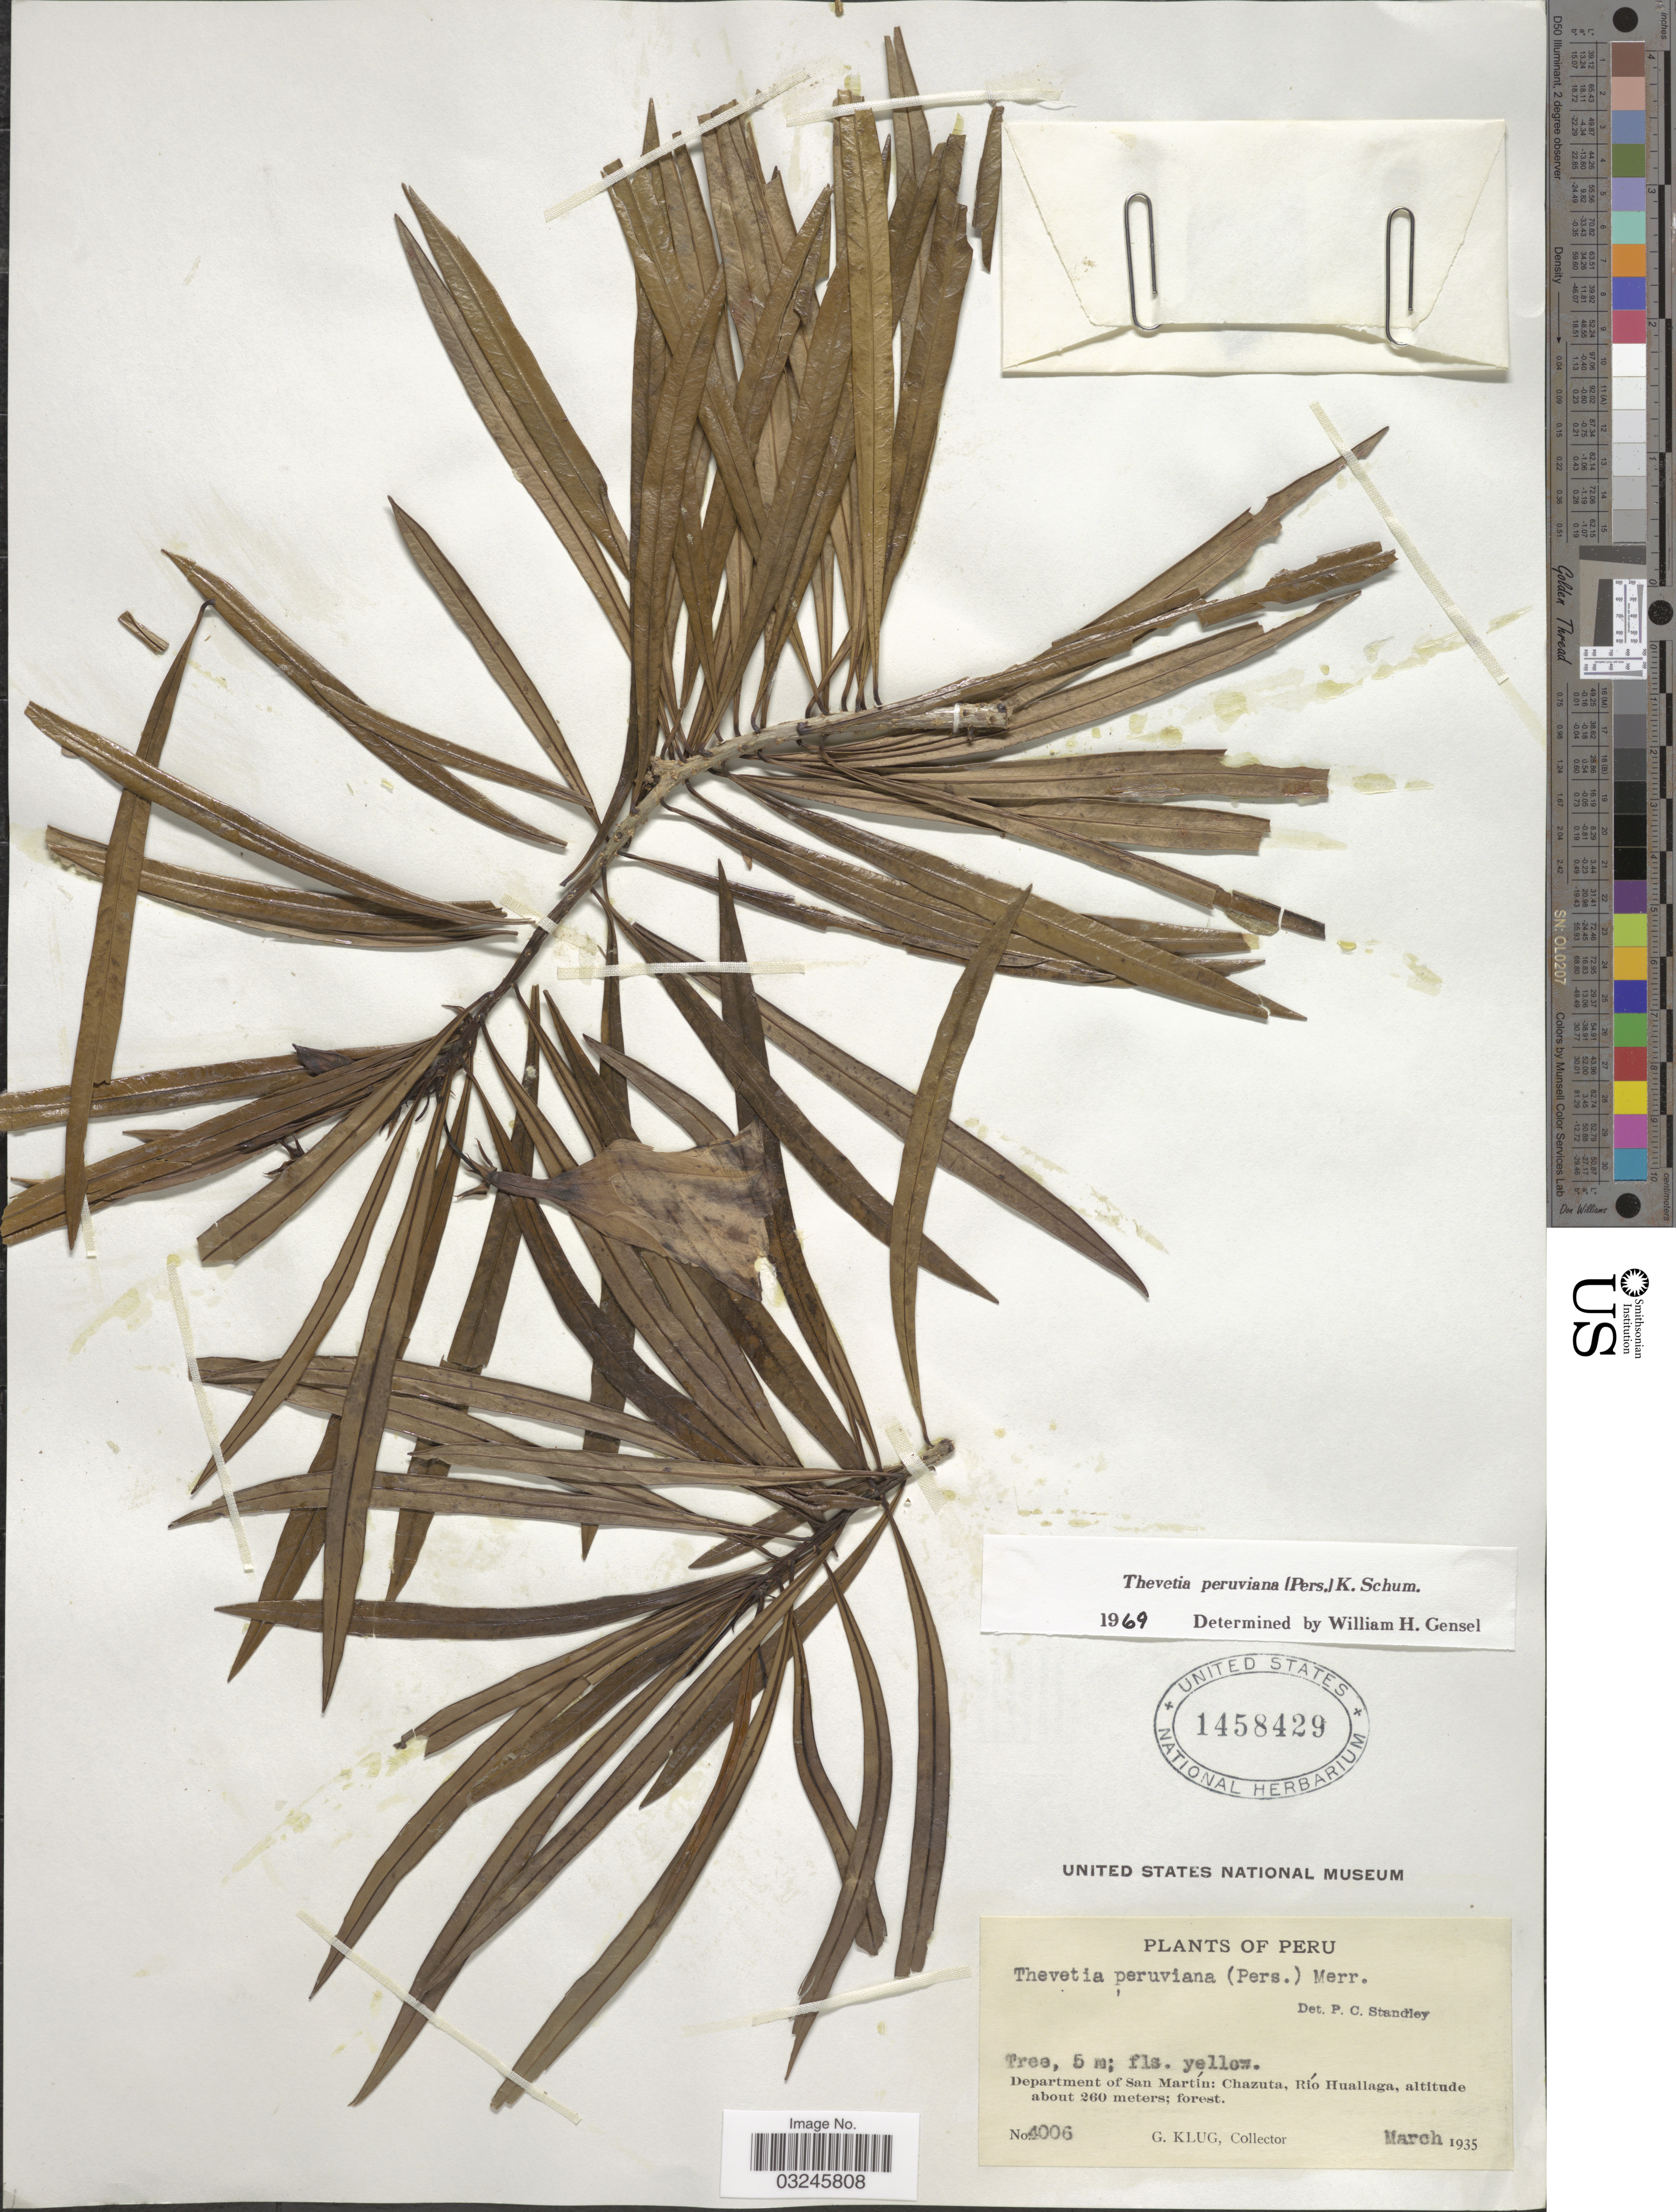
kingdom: Plantae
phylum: Tracheophyta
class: Magnoliopsida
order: Gentianales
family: Apocynaceae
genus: Thevetia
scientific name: Thevetia peruviana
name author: (Pers.) K. Schum.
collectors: G. Klug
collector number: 4006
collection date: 1935-03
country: Peru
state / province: San Martín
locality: Department of San Martín: Chazuta, Río Huallaga.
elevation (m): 260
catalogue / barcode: US 1458429